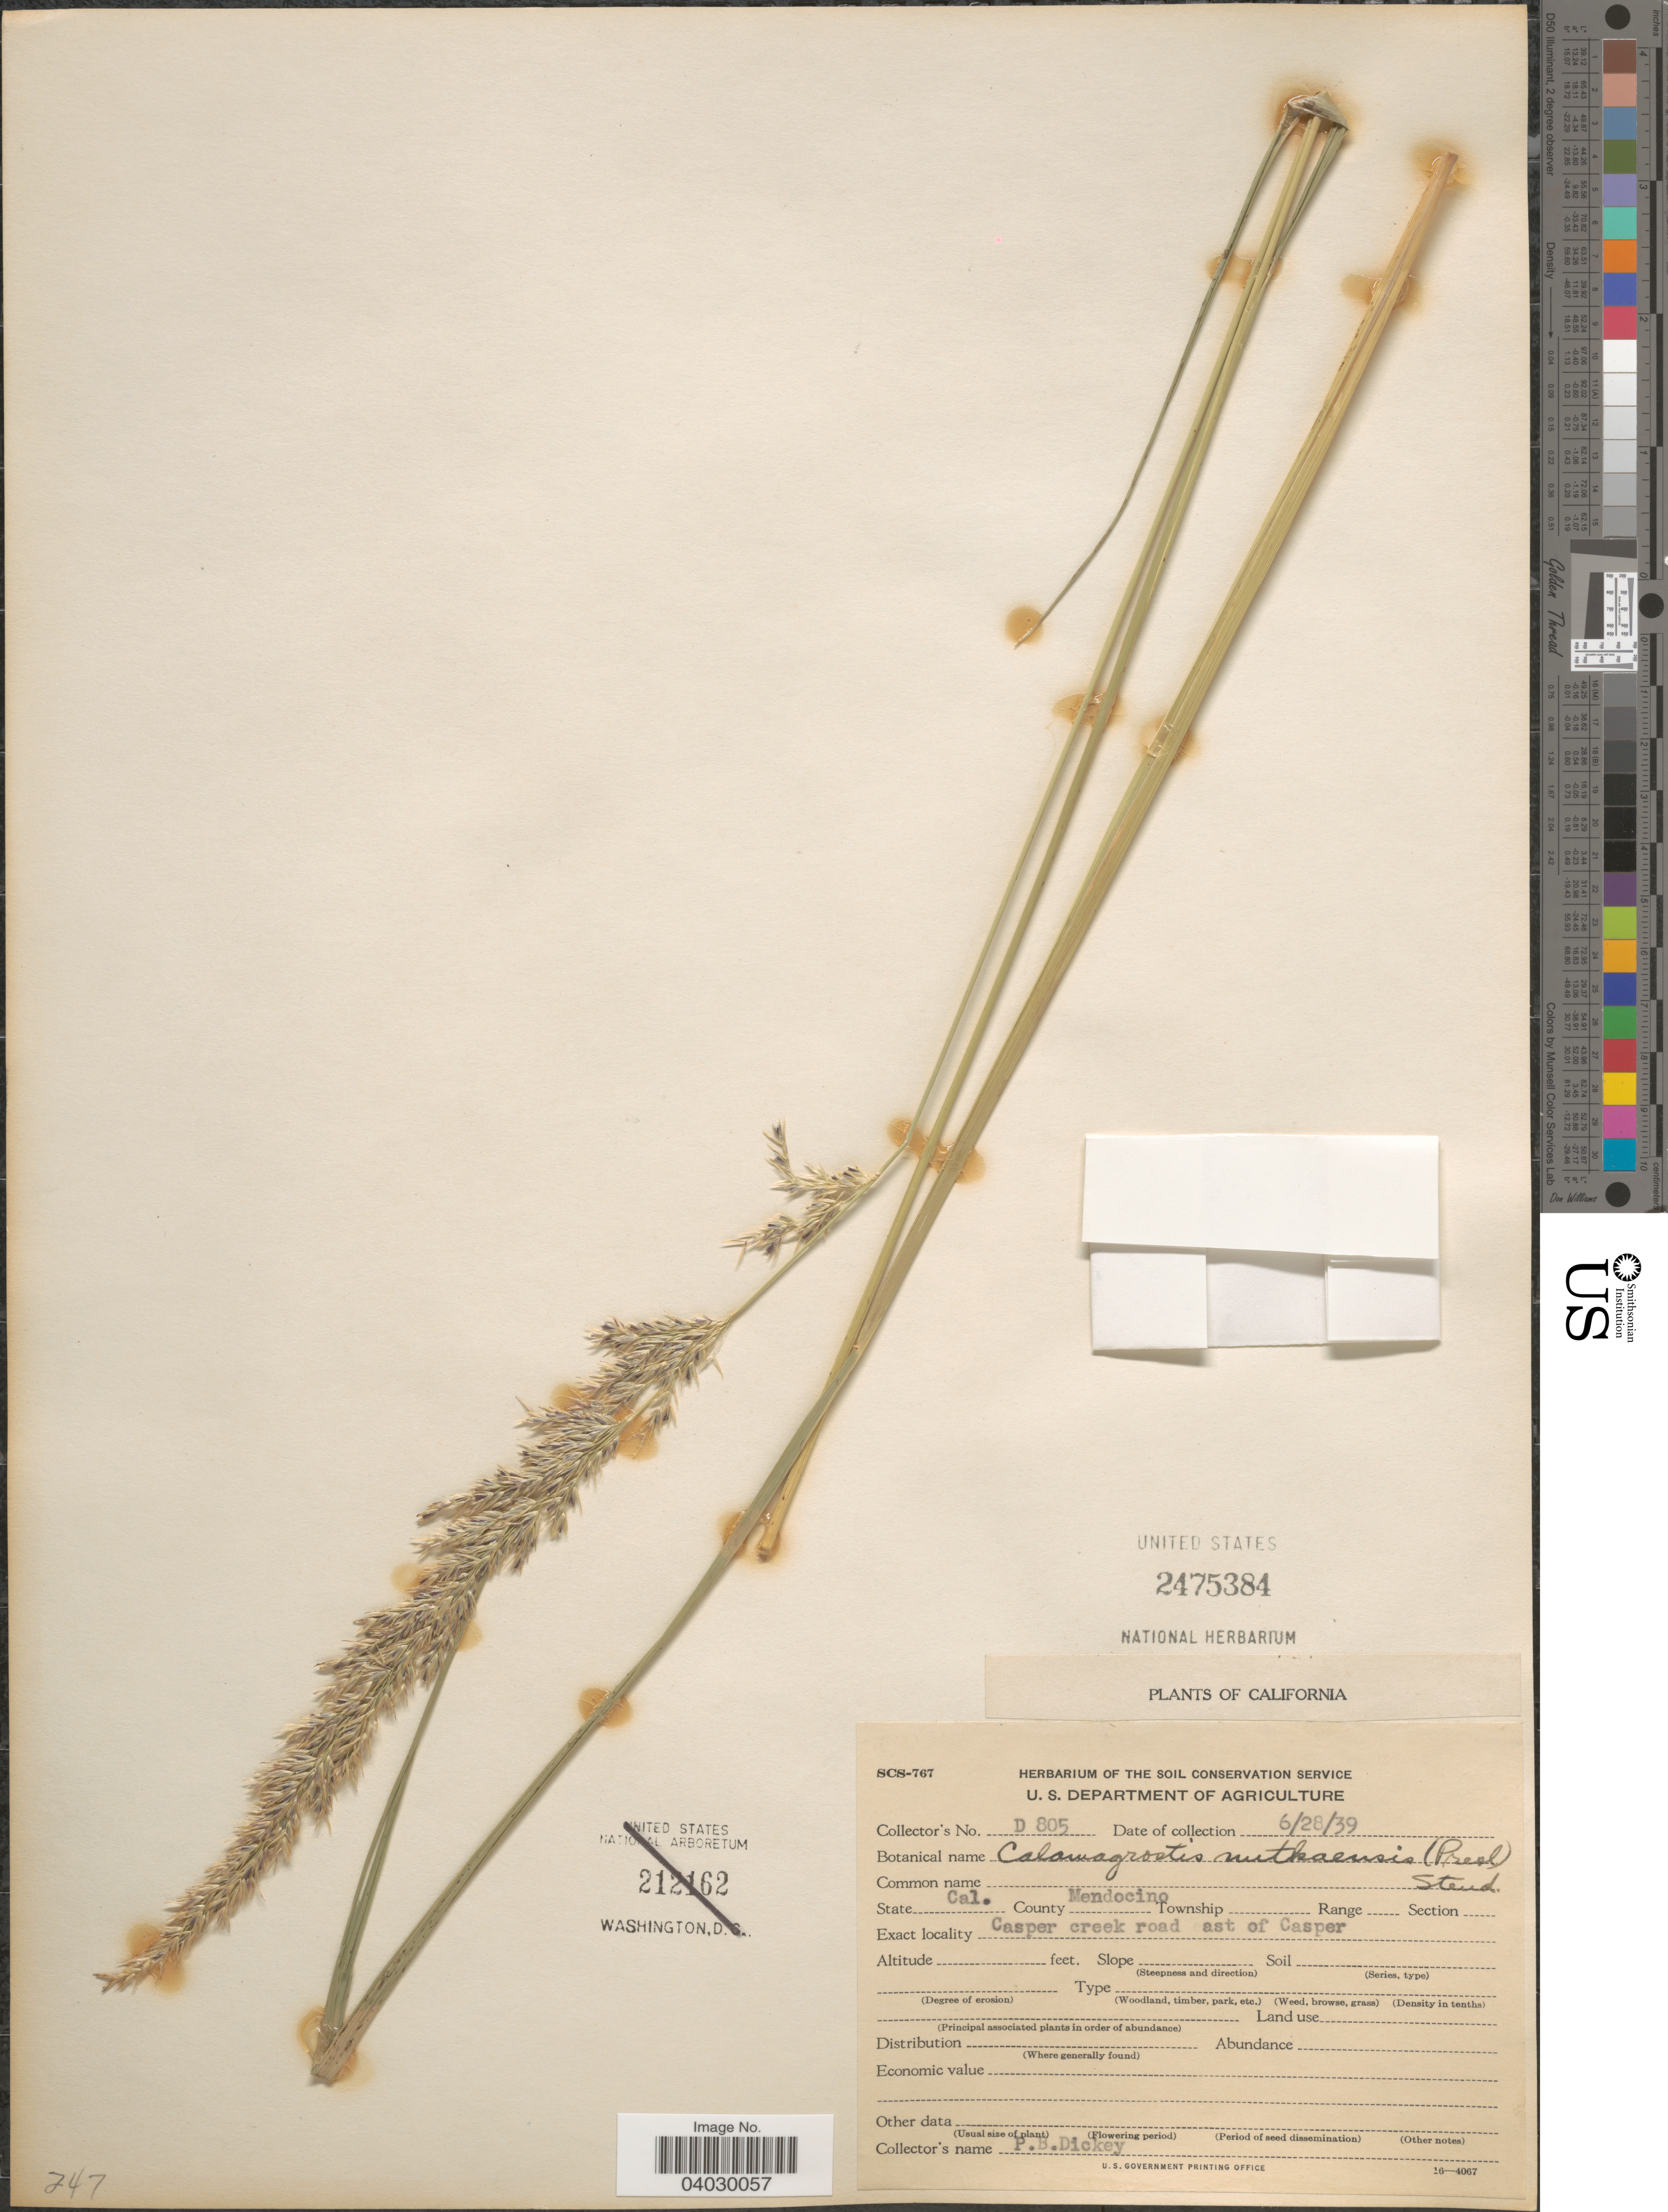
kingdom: Plantae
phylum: Tracheophyta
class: Liliopsida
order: Poales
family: Poaceae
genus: Calamagrostis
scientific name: Calamagrostis nutkaensis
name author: (J. Presl) Steud.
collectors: P. Dickey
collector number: D 805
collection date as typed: Transcribed d/m/y: 28/6/39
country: United States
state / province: California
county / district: Mendocino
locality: County Mendocino. Casper creek road ast of Casper.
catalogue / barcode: US 2475384